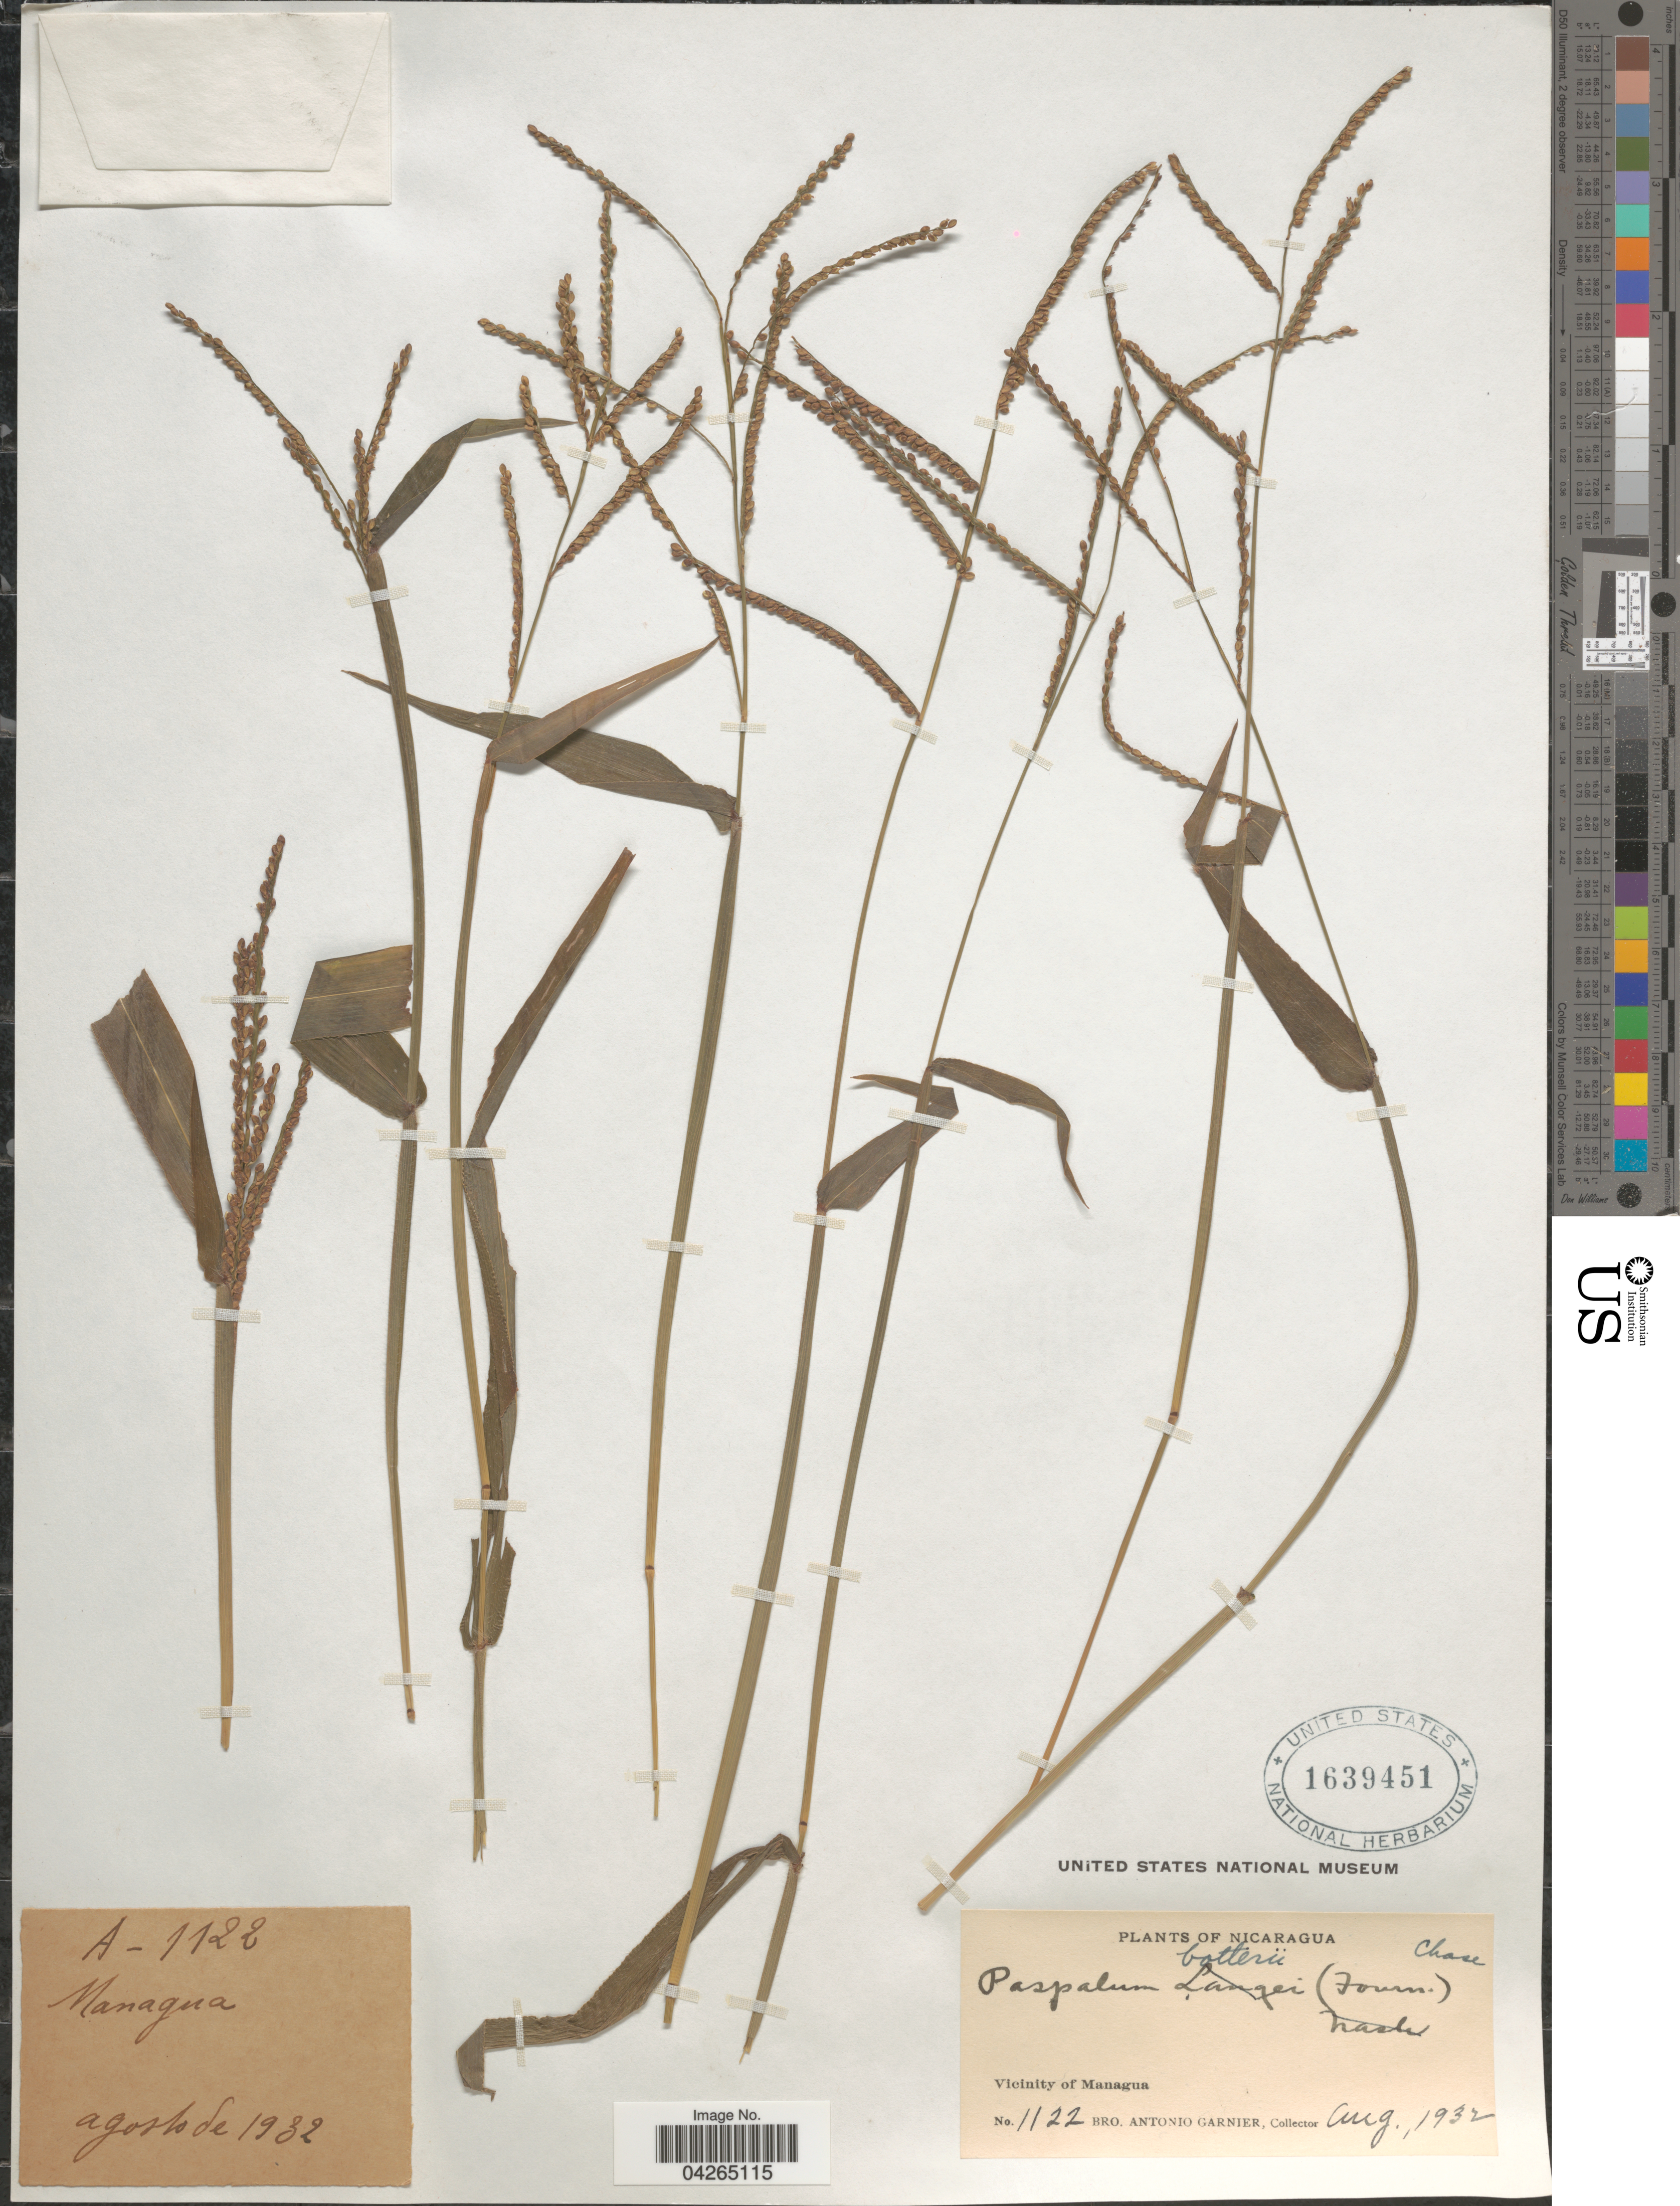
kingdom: Plantae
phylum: Tracheophyta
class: Liliopsida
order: Poales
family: Poaceae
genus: Paspalum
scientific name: Paspalum botterii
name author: (E. Fourn.) Chase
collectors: Bro. A. Garnier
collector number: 1122/A-1122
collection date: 1932-08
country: Nicaragua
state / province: Managua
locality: Vicinity of Managua.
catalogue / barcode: US 1639451